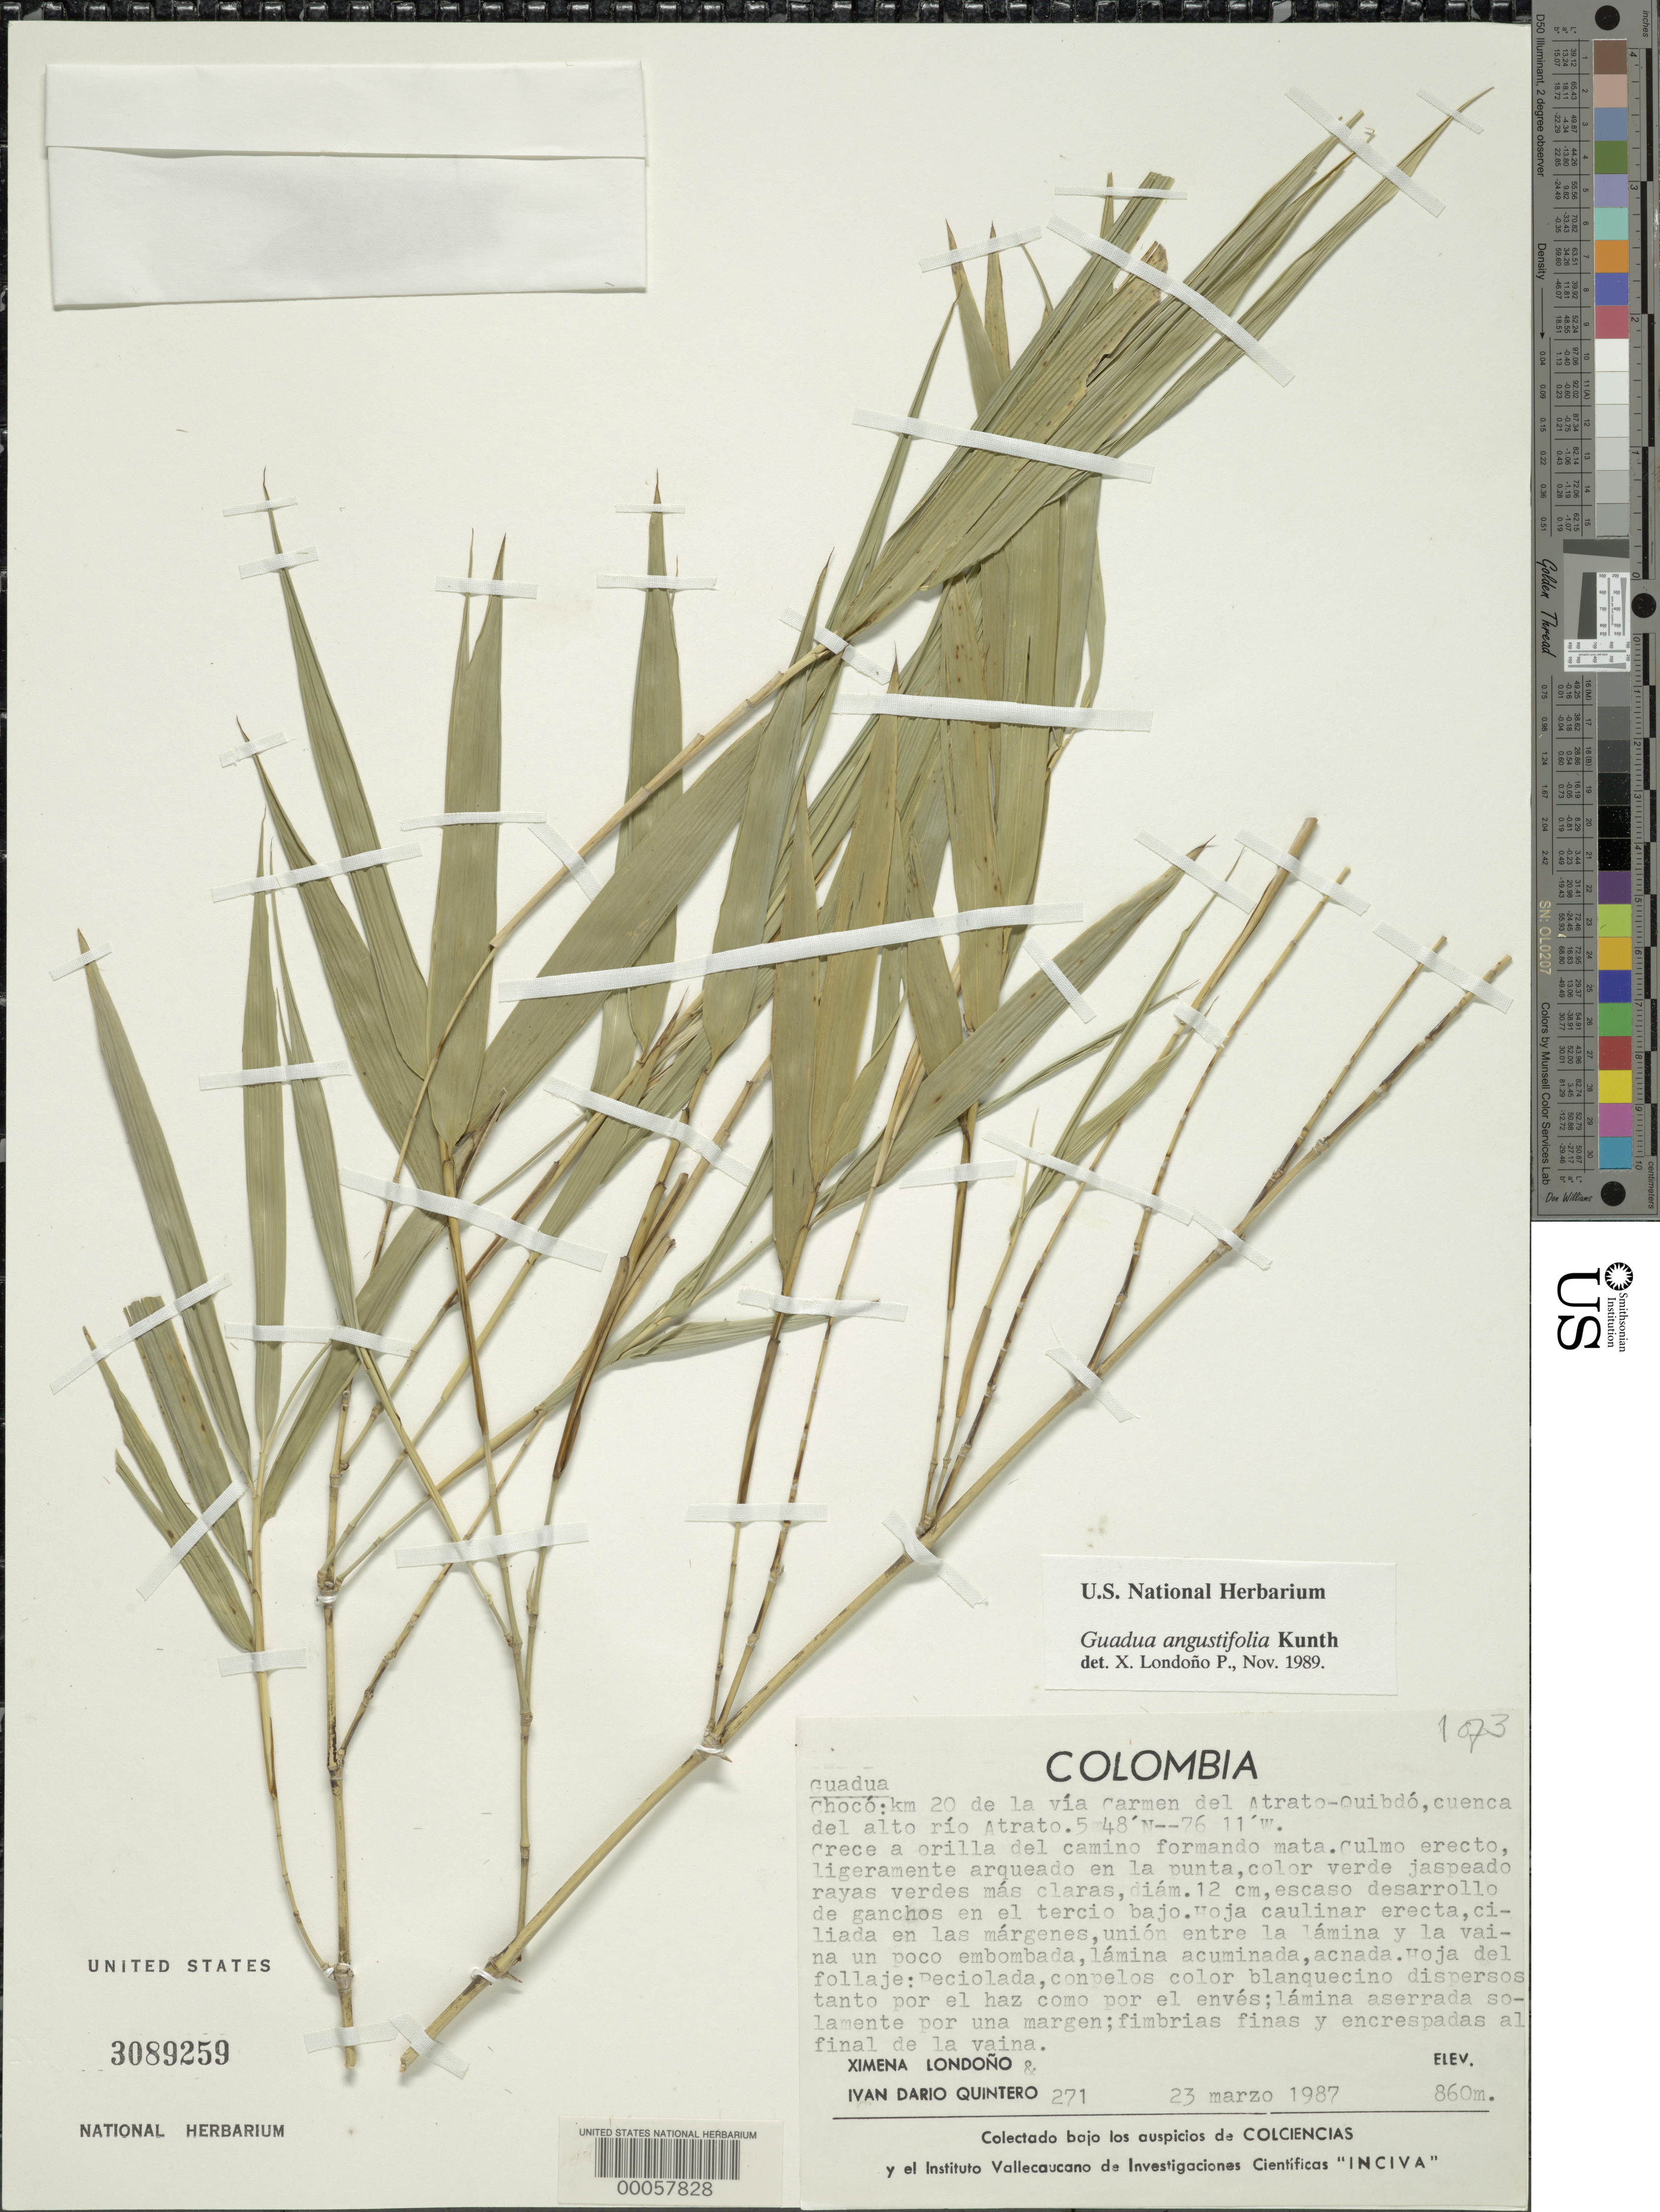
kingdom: Plantae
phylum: Tracheophyta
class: Liliopsida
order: Poales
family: Poaceae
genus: Guadua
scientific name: Guadua angustifolia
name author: Kunth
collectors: X. Londoño & I. Quintero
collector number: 271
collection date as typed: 23 Mar 1987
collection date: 1987-03-23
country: Colombia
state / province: Chocó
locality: Km 20 of the Carmen del Atrato-Quido road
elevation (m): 860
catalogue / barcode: US 3089259